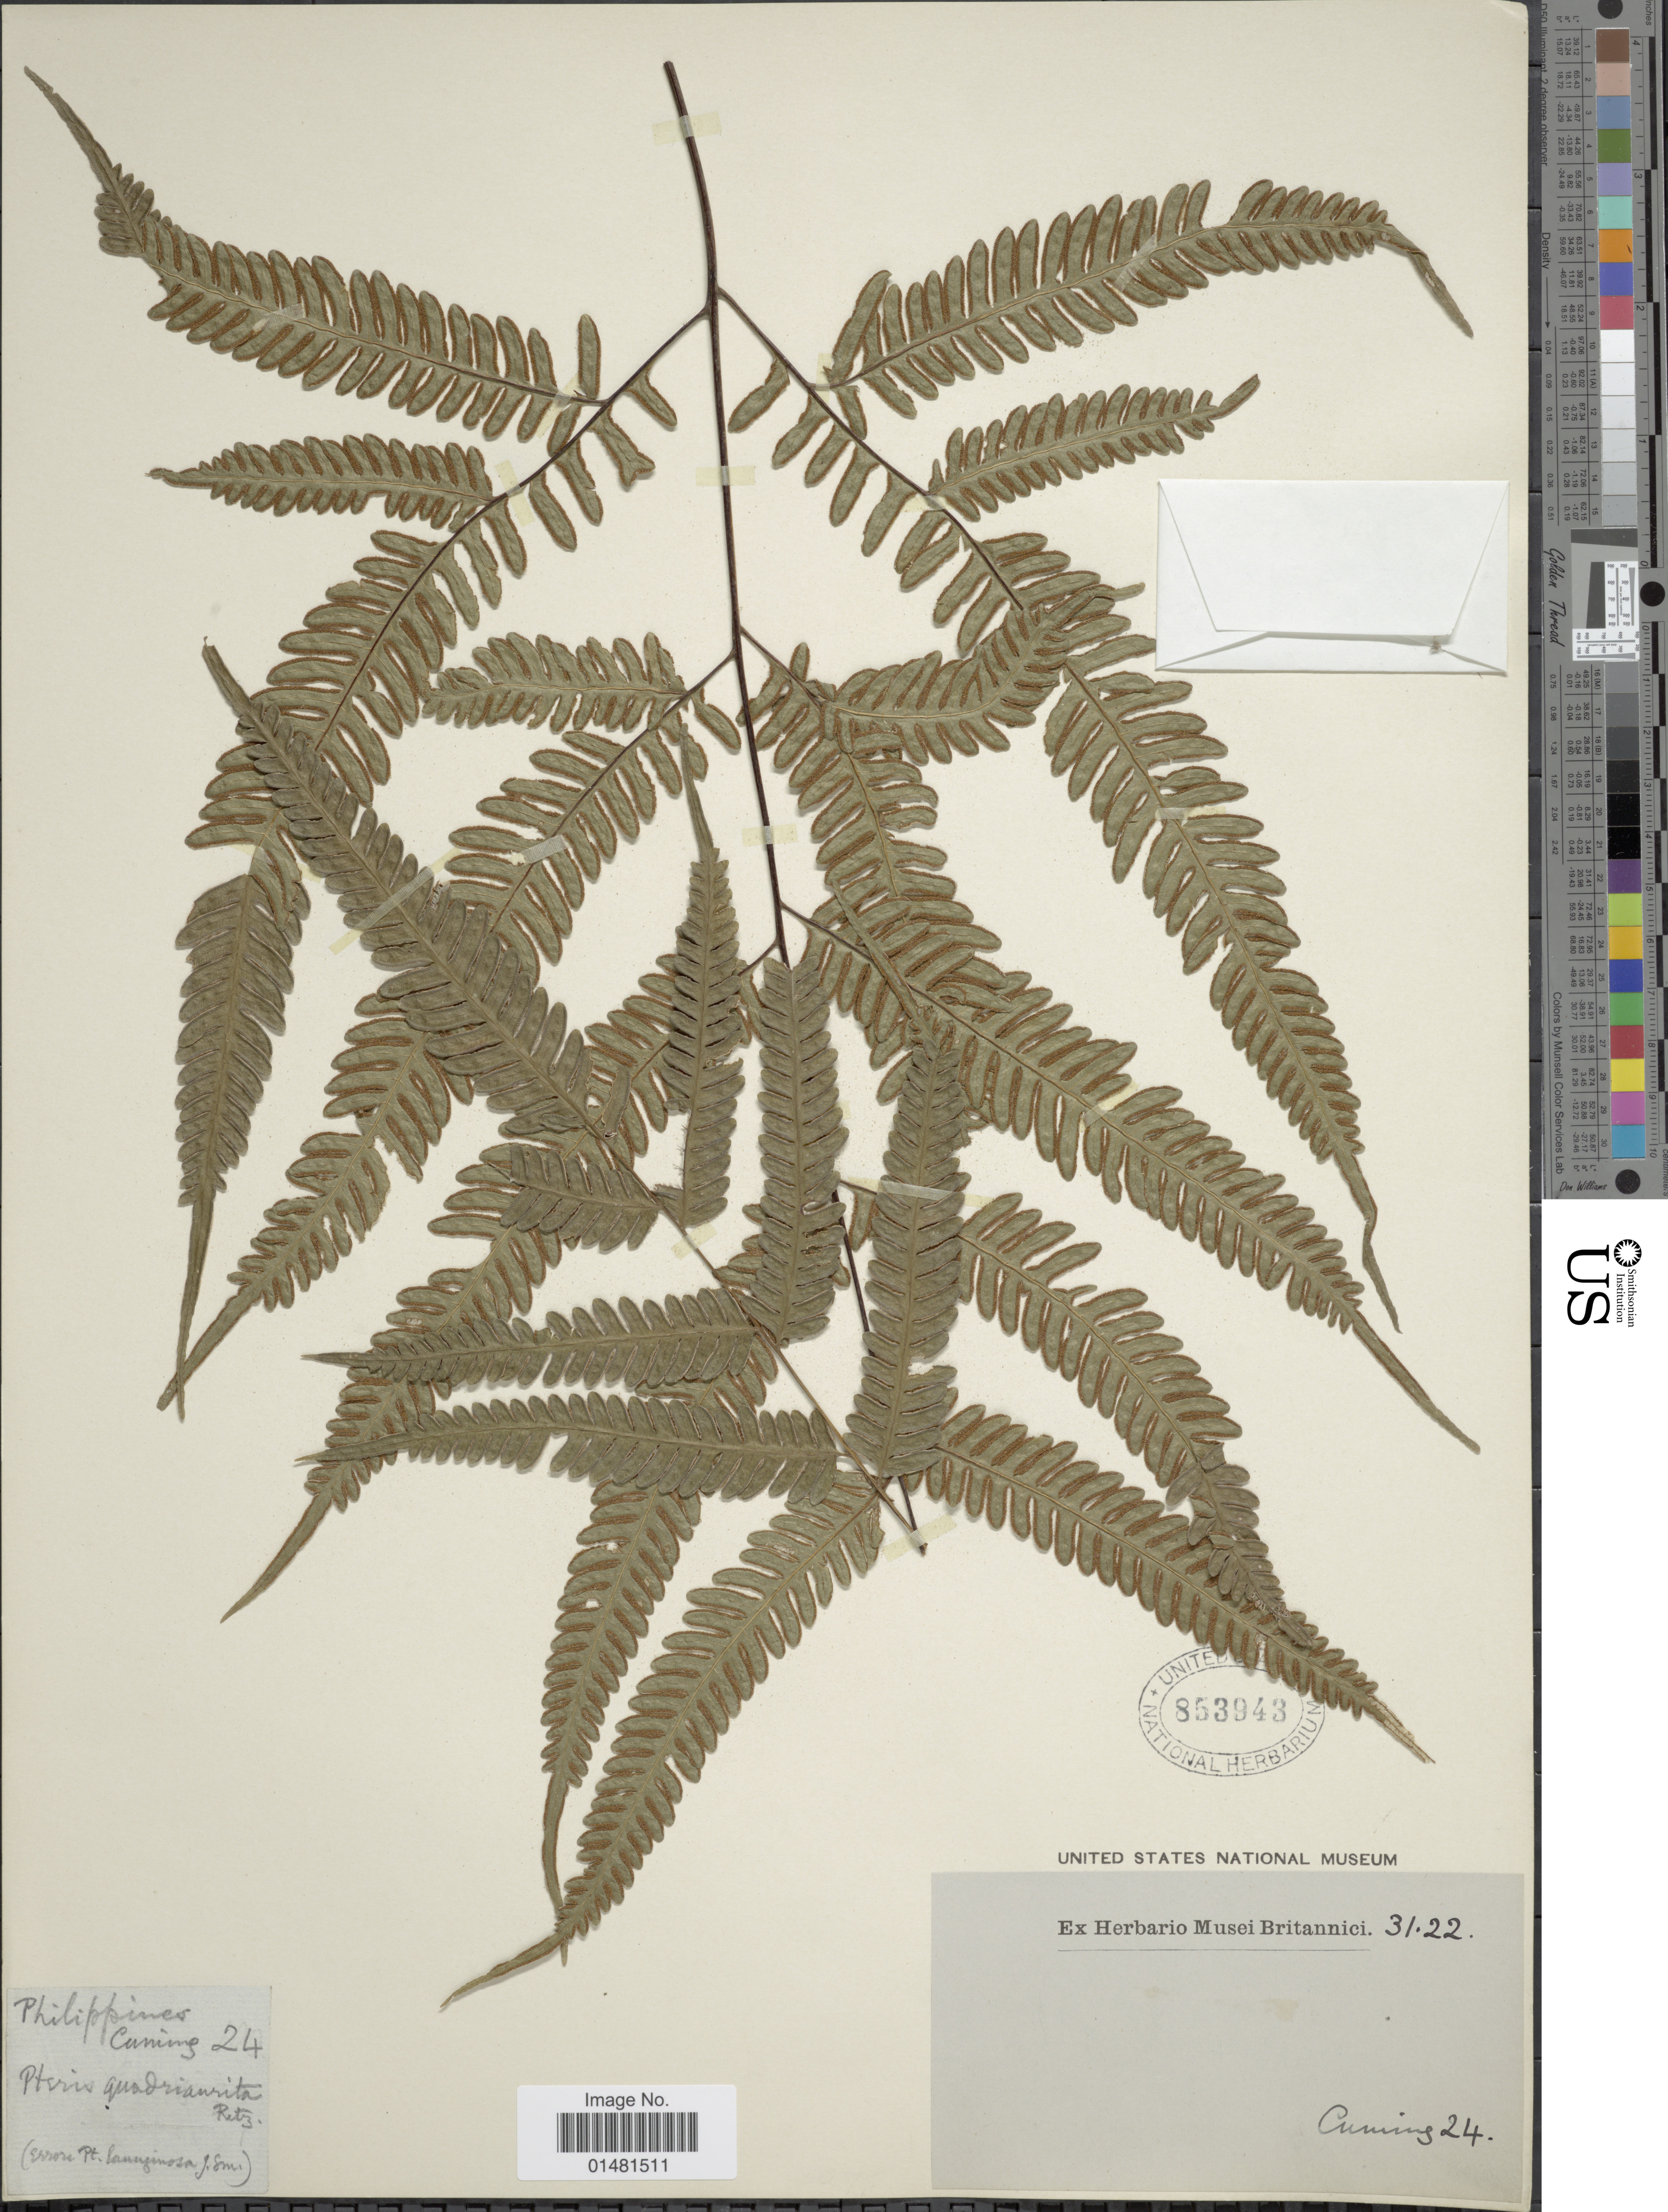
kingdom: Plantae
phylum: Tracheophyta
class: Polypodiopsida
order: Polypodiales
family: Pteridaceae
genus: Pteris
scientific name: Pteris armata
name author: C. Presl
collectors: -. Cuming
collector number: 24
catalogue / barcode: US 853943